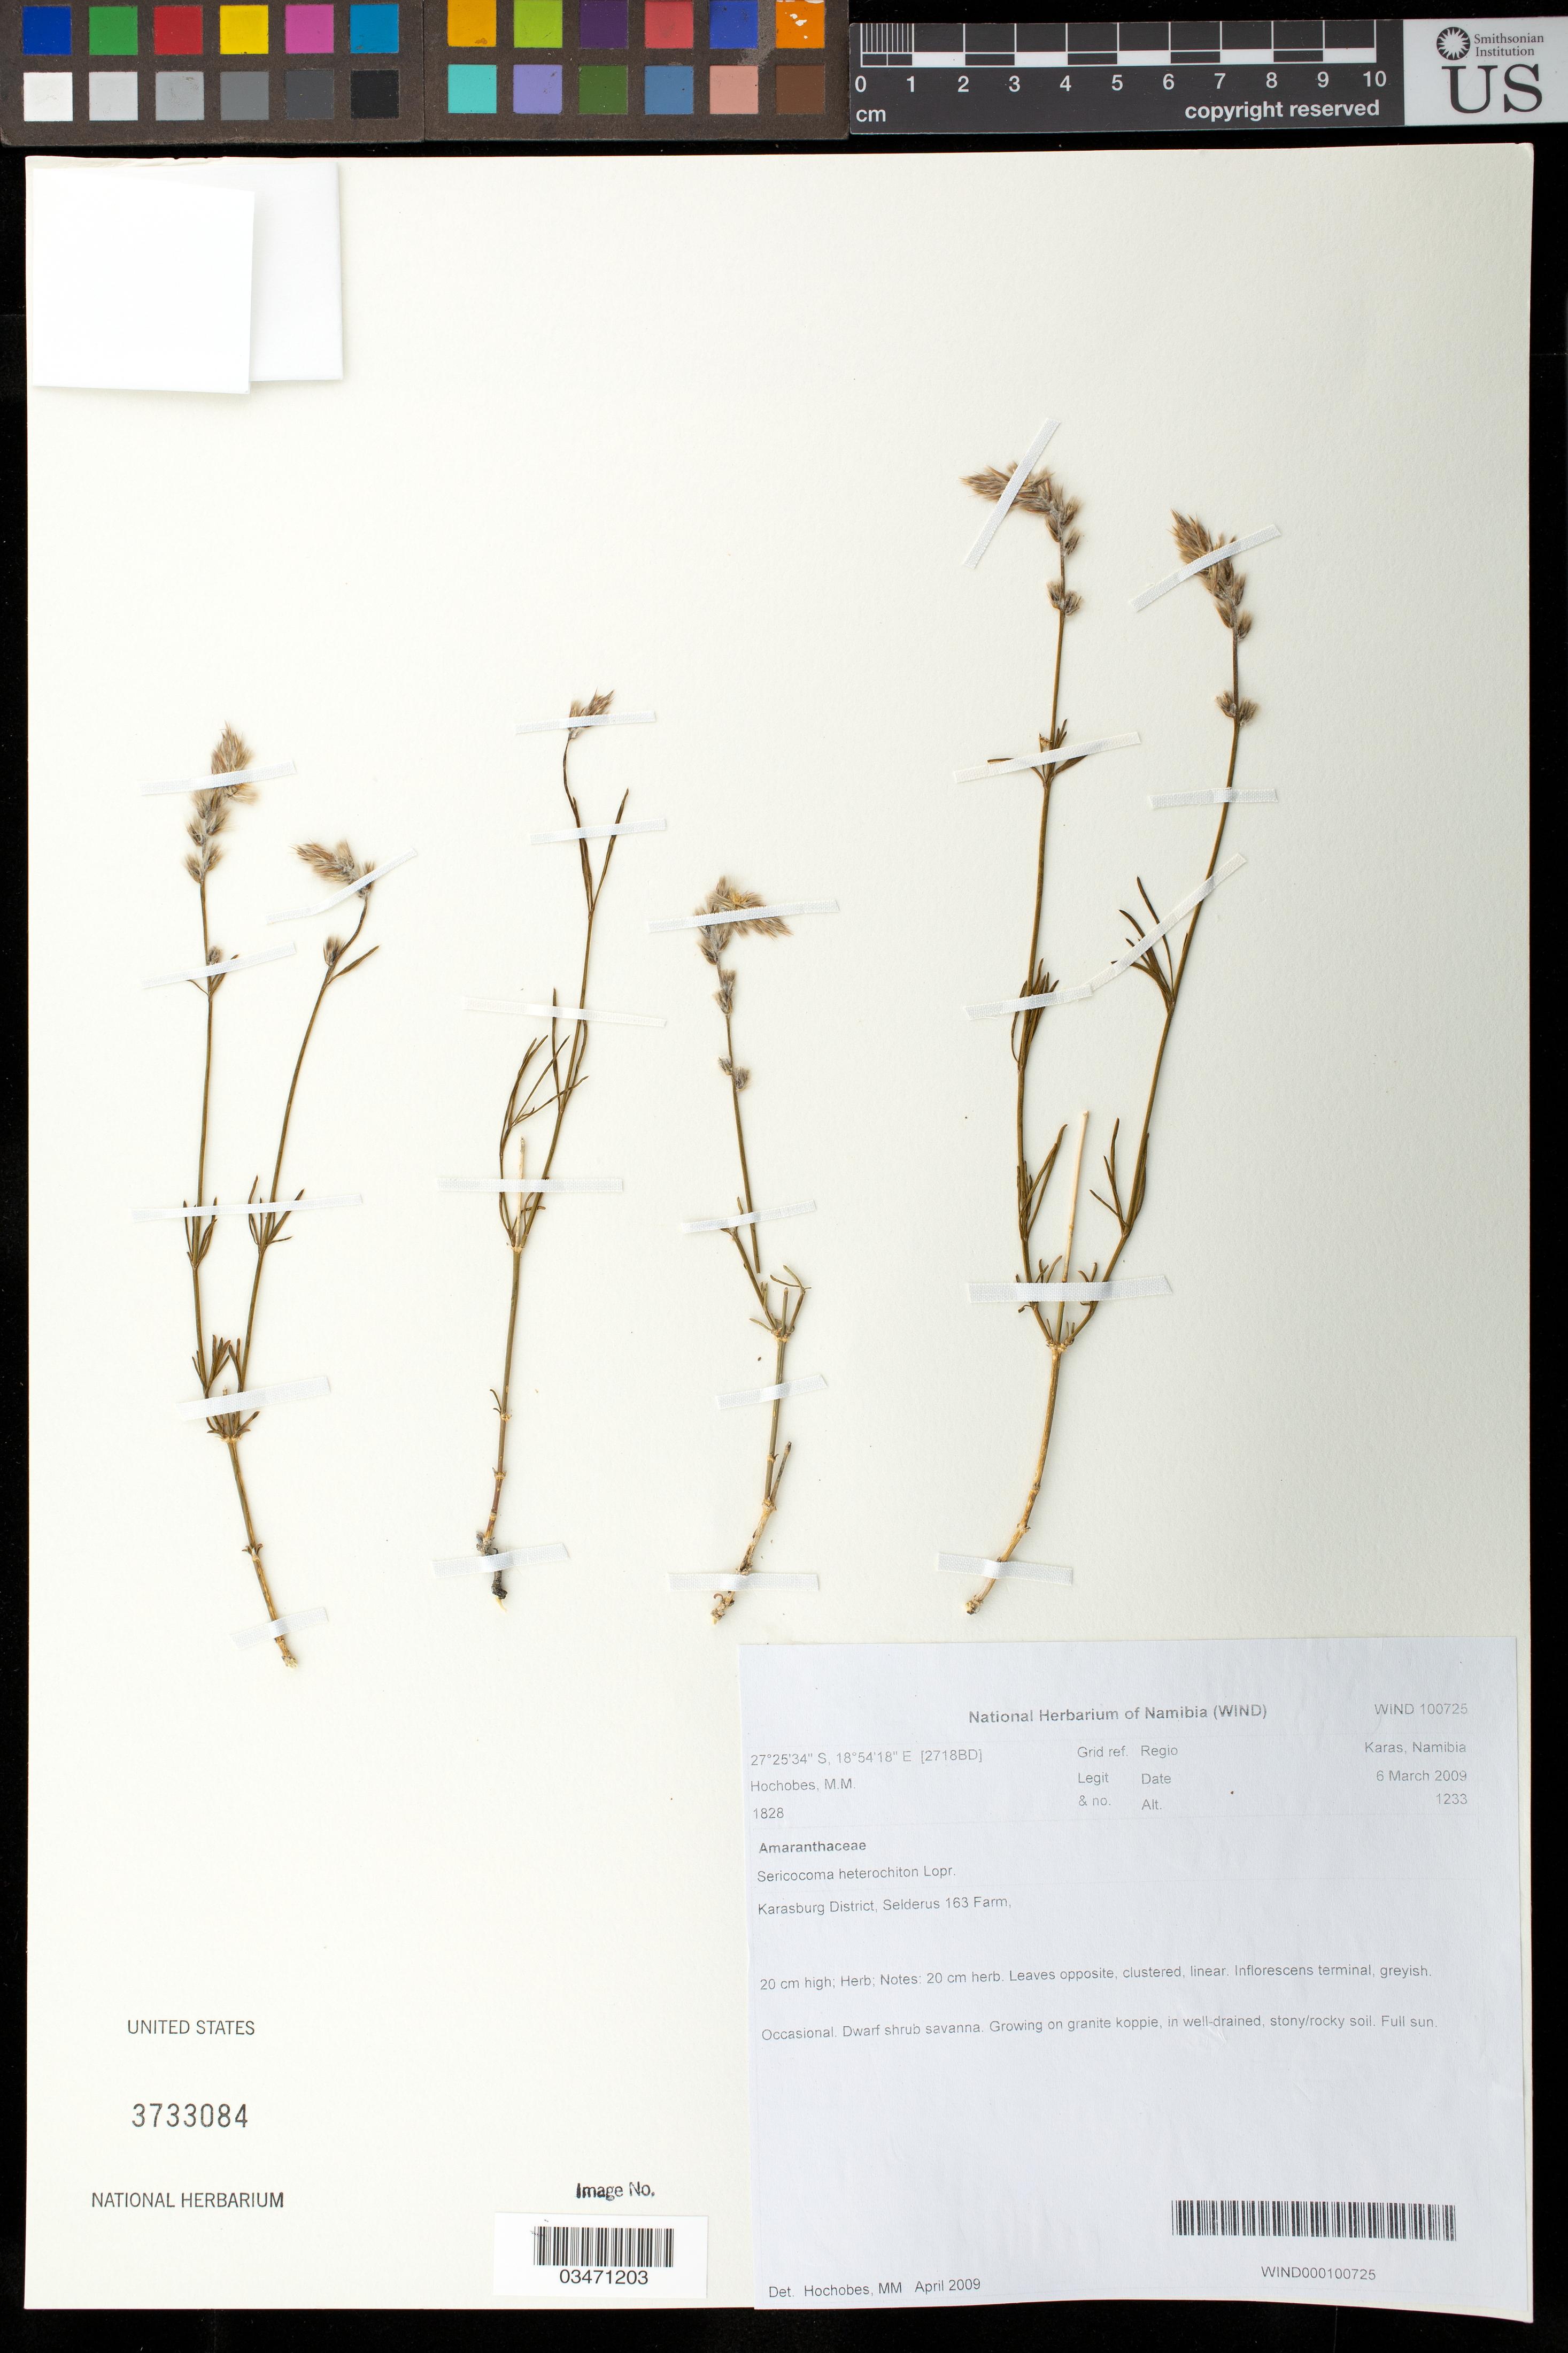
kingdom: Plantae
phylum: Tracheophyta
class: Magnoliopsida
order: Caryophyllales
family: Amaranthaceae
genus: Sericocoma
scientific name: Sericocoma heterochiton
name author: Lopr.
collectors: M. Hochobes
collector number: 1828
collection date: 2009-03-03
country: Namibia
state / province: Karas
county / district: Karasburg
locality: Selderus 163 Farm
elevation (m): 1233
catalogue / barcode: US 3733084